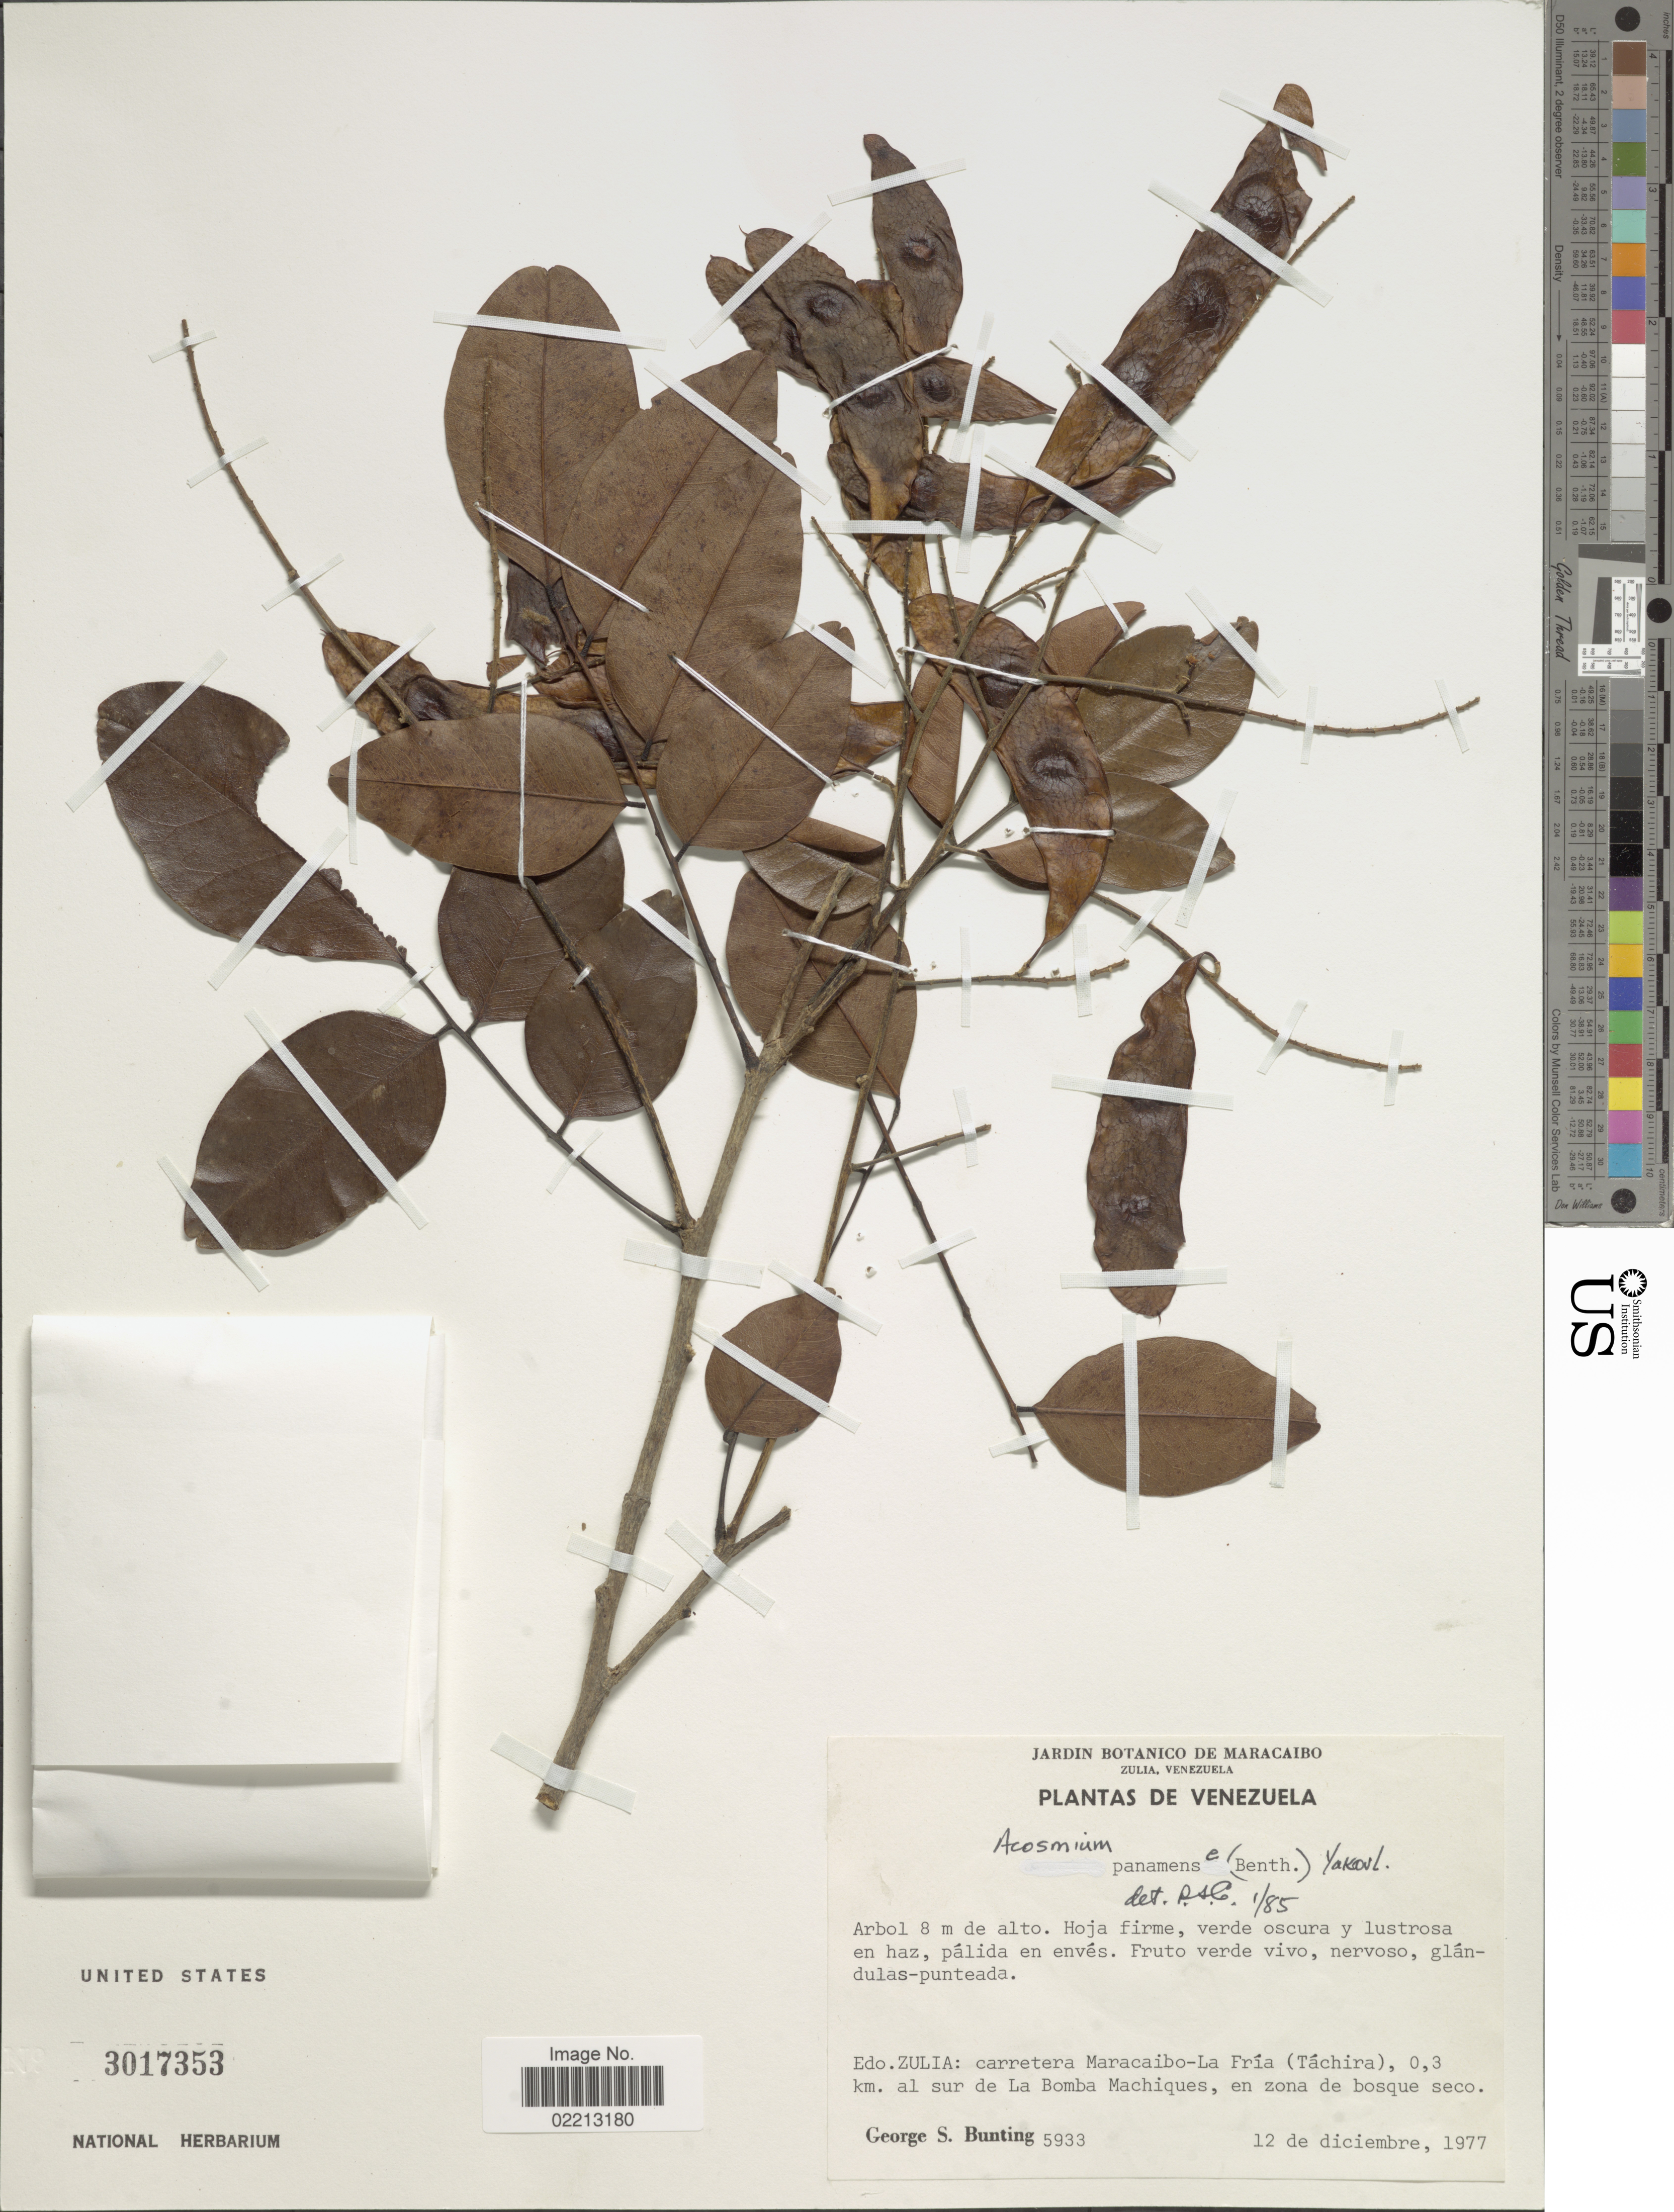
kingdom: Plantae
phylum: Tracheophyta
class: Magnoliopsida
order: Fabales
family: Fabaceae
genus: Acosmium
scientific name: Acosmium panamense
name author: (Benth.) Yakovlev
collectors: G. S. Bunting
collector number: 5933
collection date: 1977-12-12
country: Venezuela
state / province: Zulia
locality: Carretera Maracaibo-La Fria (Tachira), 0.3 km. al sur de La Bomba Machiques, en zonda de bosque seco.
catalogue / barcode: US 3017353